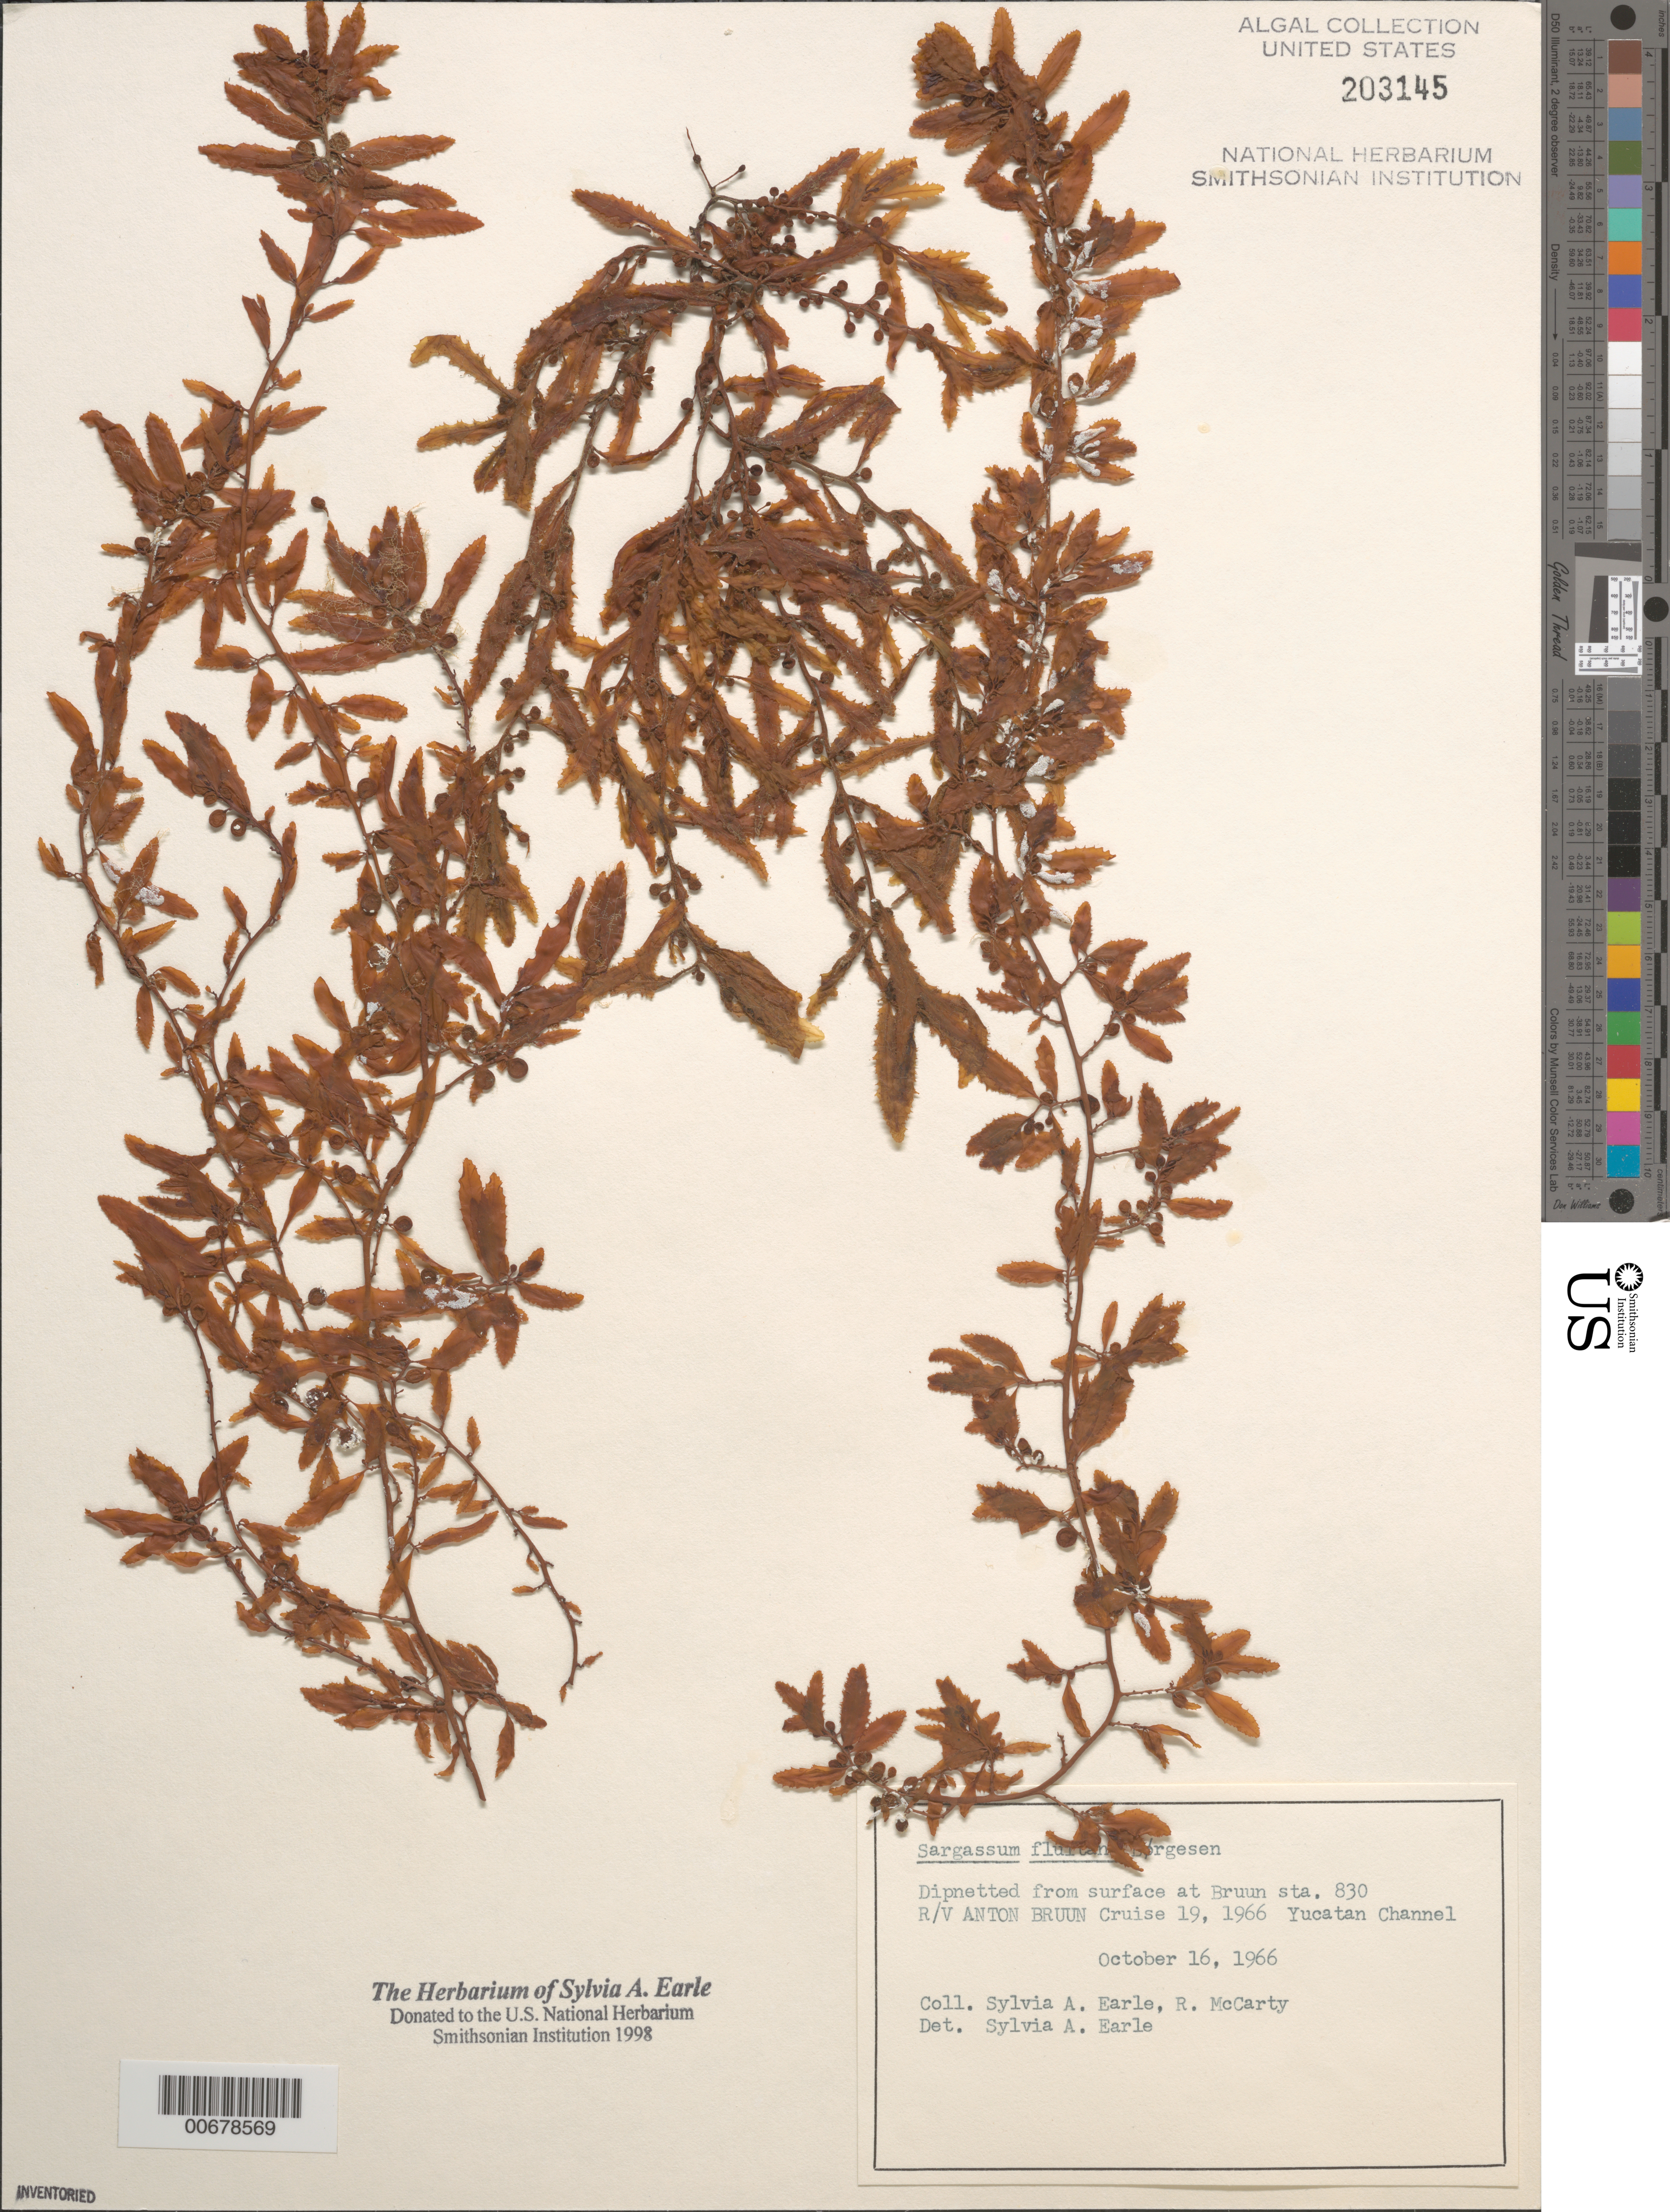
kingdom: Chromista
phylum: Ochrophyta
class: Phaeophyceae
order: Fucales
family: Sargassaceae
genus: Sargassum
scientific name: Sargassum fluitans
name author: (Børgesen) Børgesen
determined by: Earle, S. A.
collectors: R. McCarty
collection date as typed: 16 Oct 1966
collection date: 1966-10-16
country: Cuba / Mexico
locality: Yucatan Channel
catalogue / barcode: US 203145